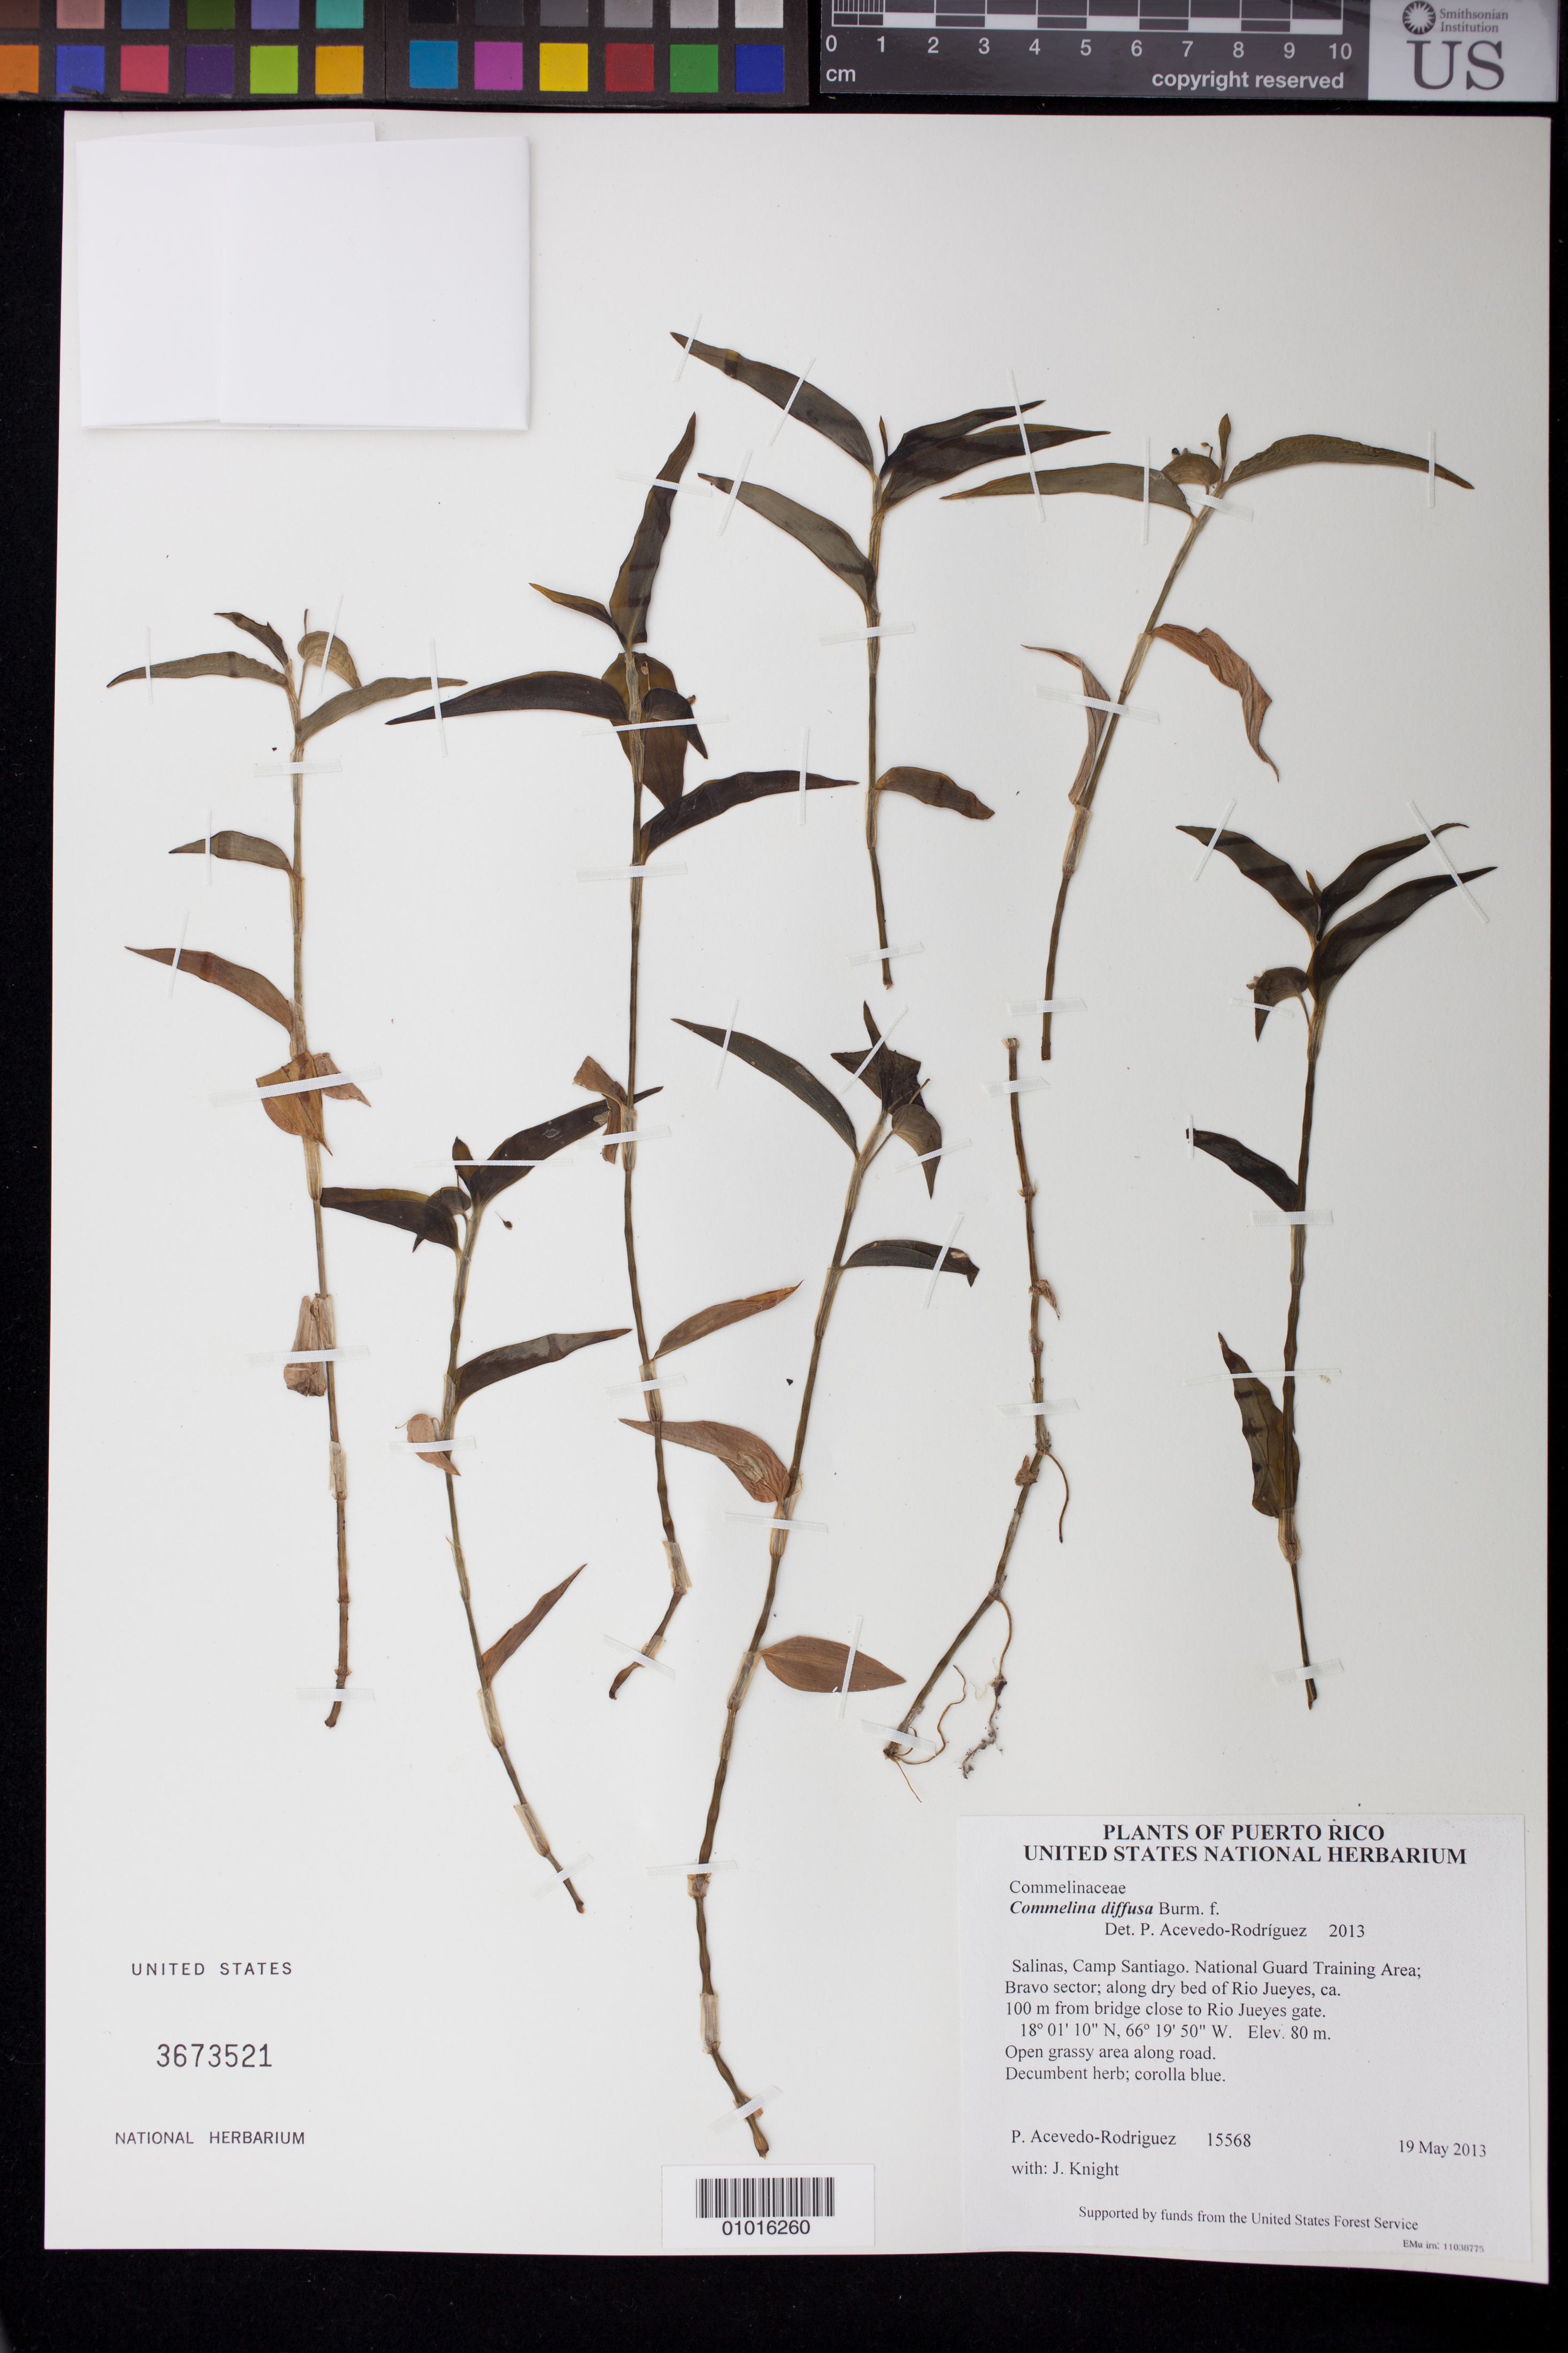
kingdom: Plantae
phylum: Tracheophyta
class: Liliopsida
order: Commelinales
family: Commelinaceae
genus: Commelina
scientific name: Commelina diffusa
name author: Burm. f.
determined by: Acevedo-Rodríguez, P., (BOT), Smithsonian Institution - National Museum of Natural History (UNITED STATES)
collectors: P. Acevedo-Rodr. & J. Knight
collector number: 15568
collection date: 2013-05-19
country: Puerto Rico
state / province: Salinas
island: Puerto Rico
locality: Camp Santiago. National Guard Training Area; Bravo sector; along dry bed of Rio Jueyes, ca. 100 m from bridge close to Rio Jueyes gate.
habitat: Open grassy area along road.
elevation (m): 80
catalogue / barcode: US 3673521